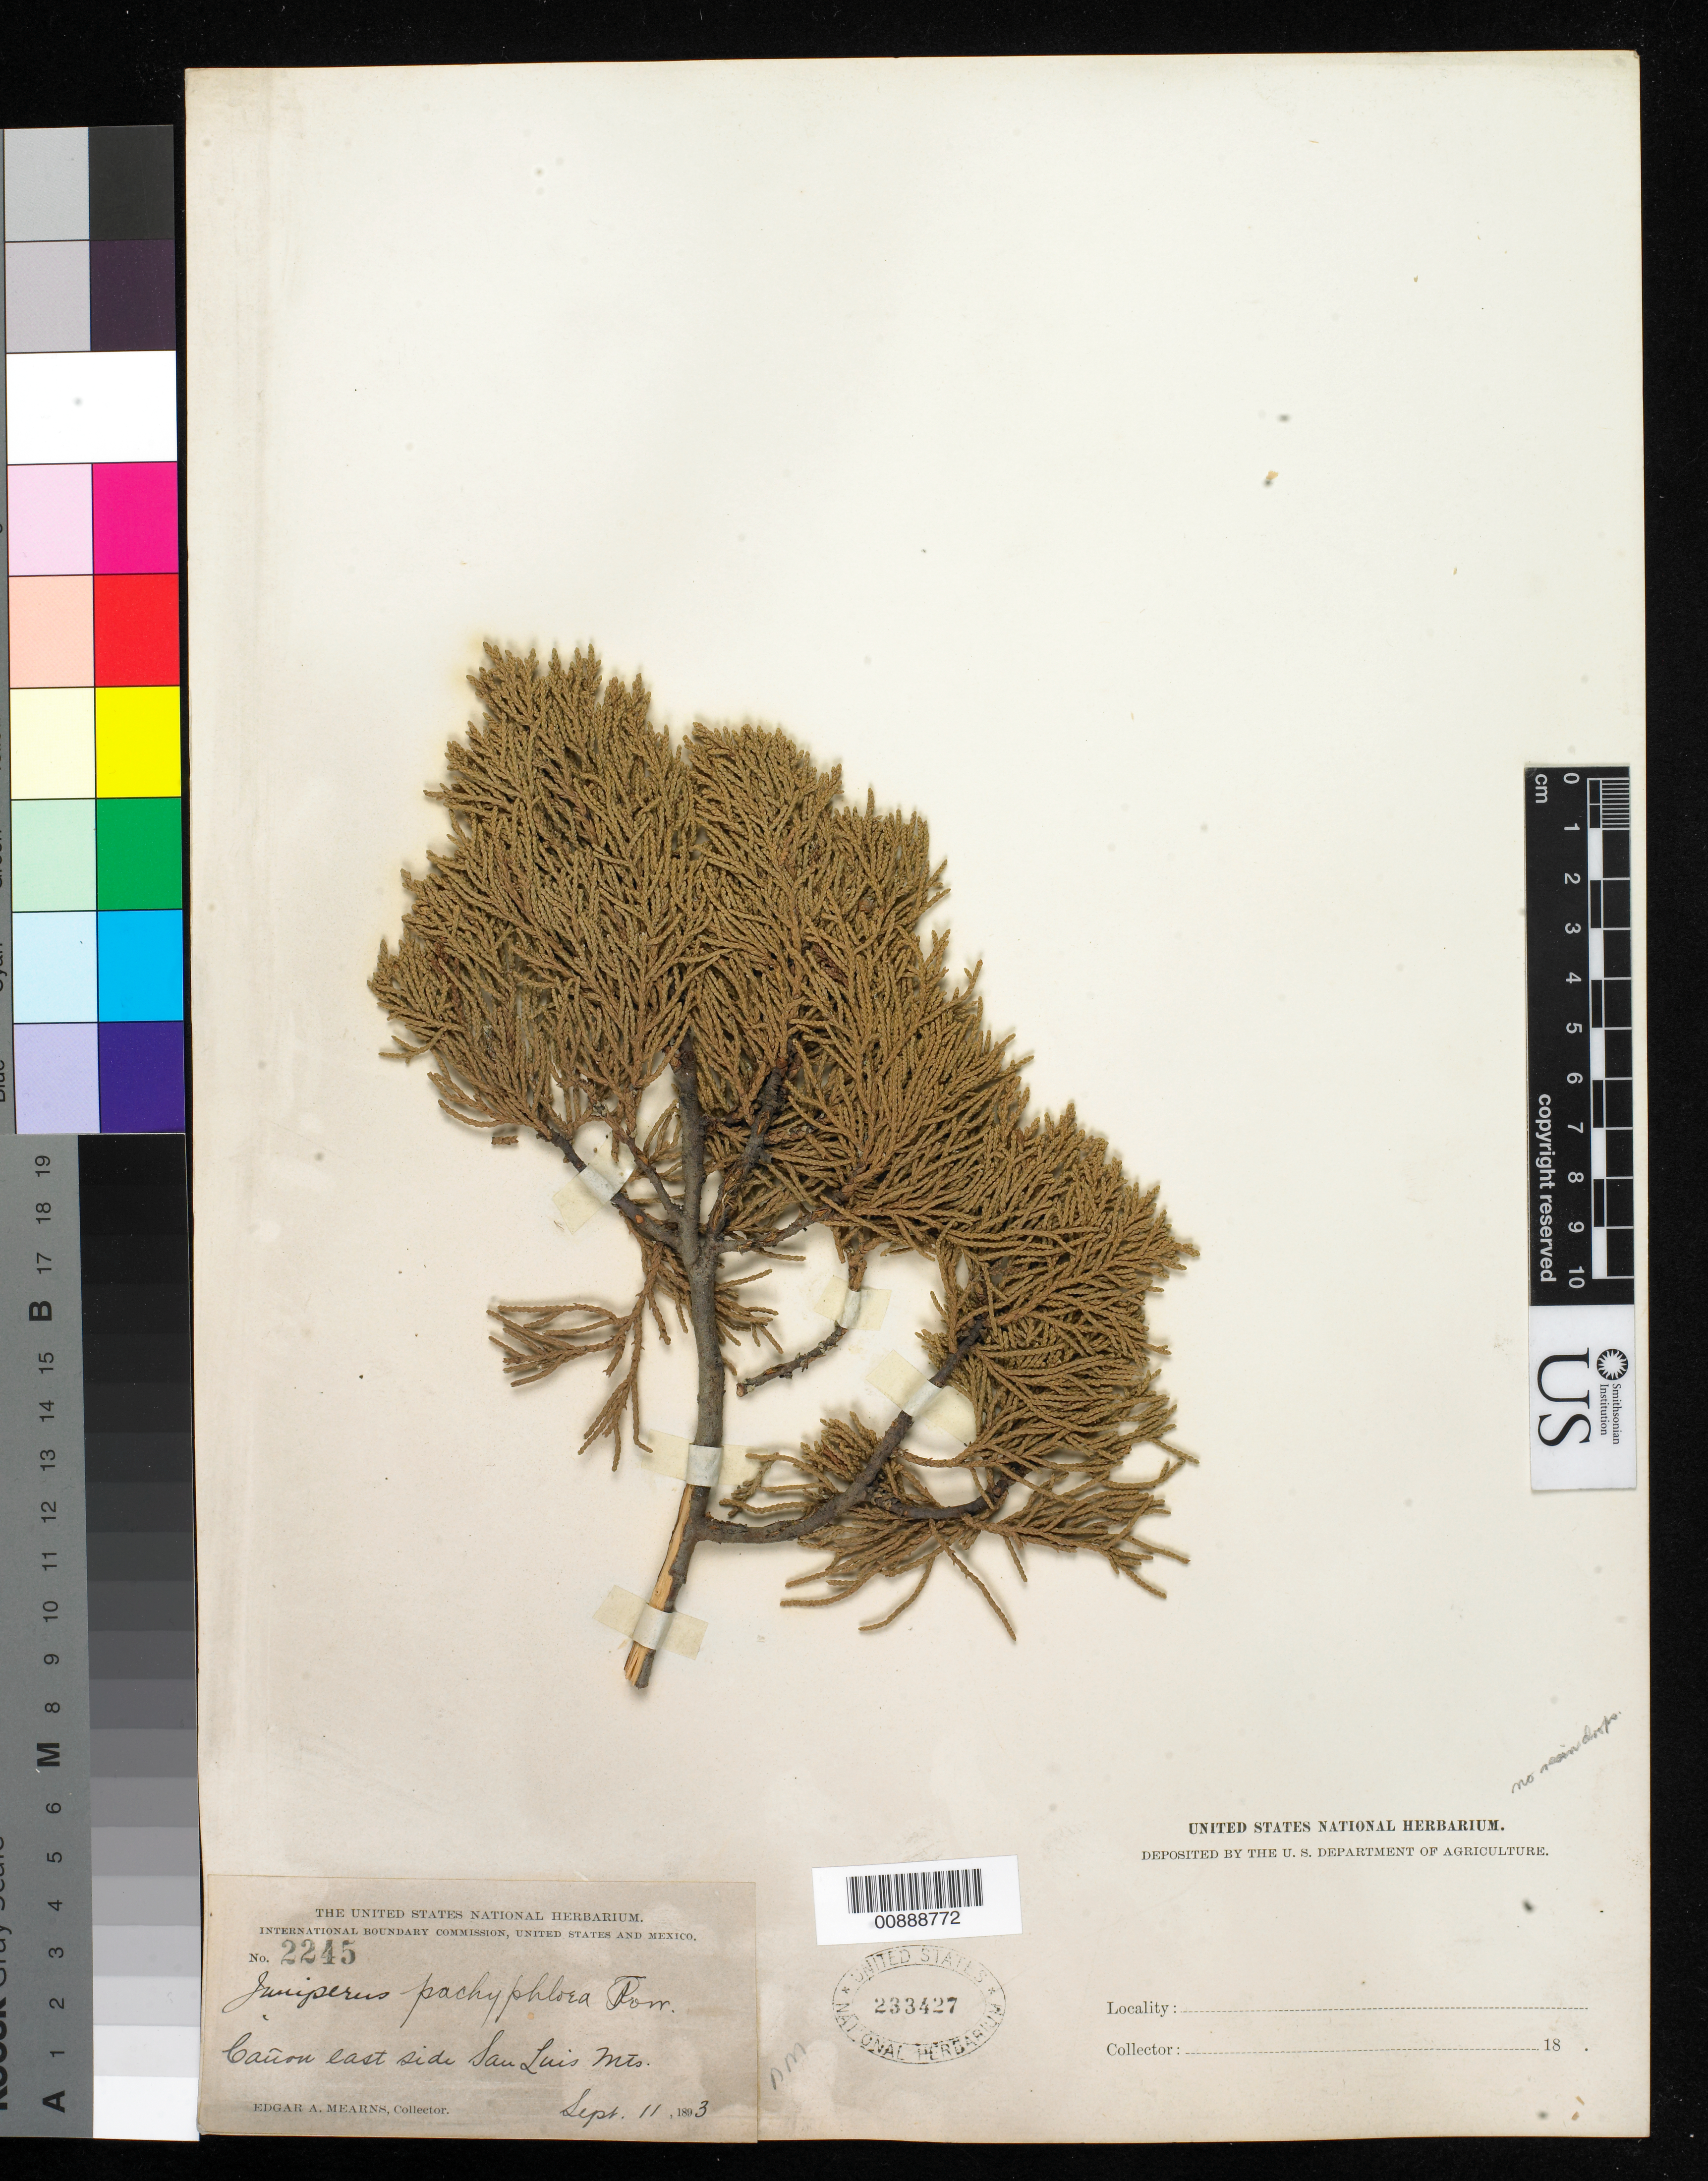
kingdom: Plantae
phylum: Tracheophyta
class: Pinopsida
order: Pinales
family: Cupressaceae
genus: Juniperus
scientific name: Juniperus deppeana var. pachyphlaea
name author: (Torr.) Martínez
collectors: E. A. Mearns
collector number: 2245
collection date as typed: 11 Sep 1893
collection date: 1893-09-11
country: United States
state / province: New Mexico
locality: Cañon east side San Luis Mts.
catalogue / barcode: US 233427